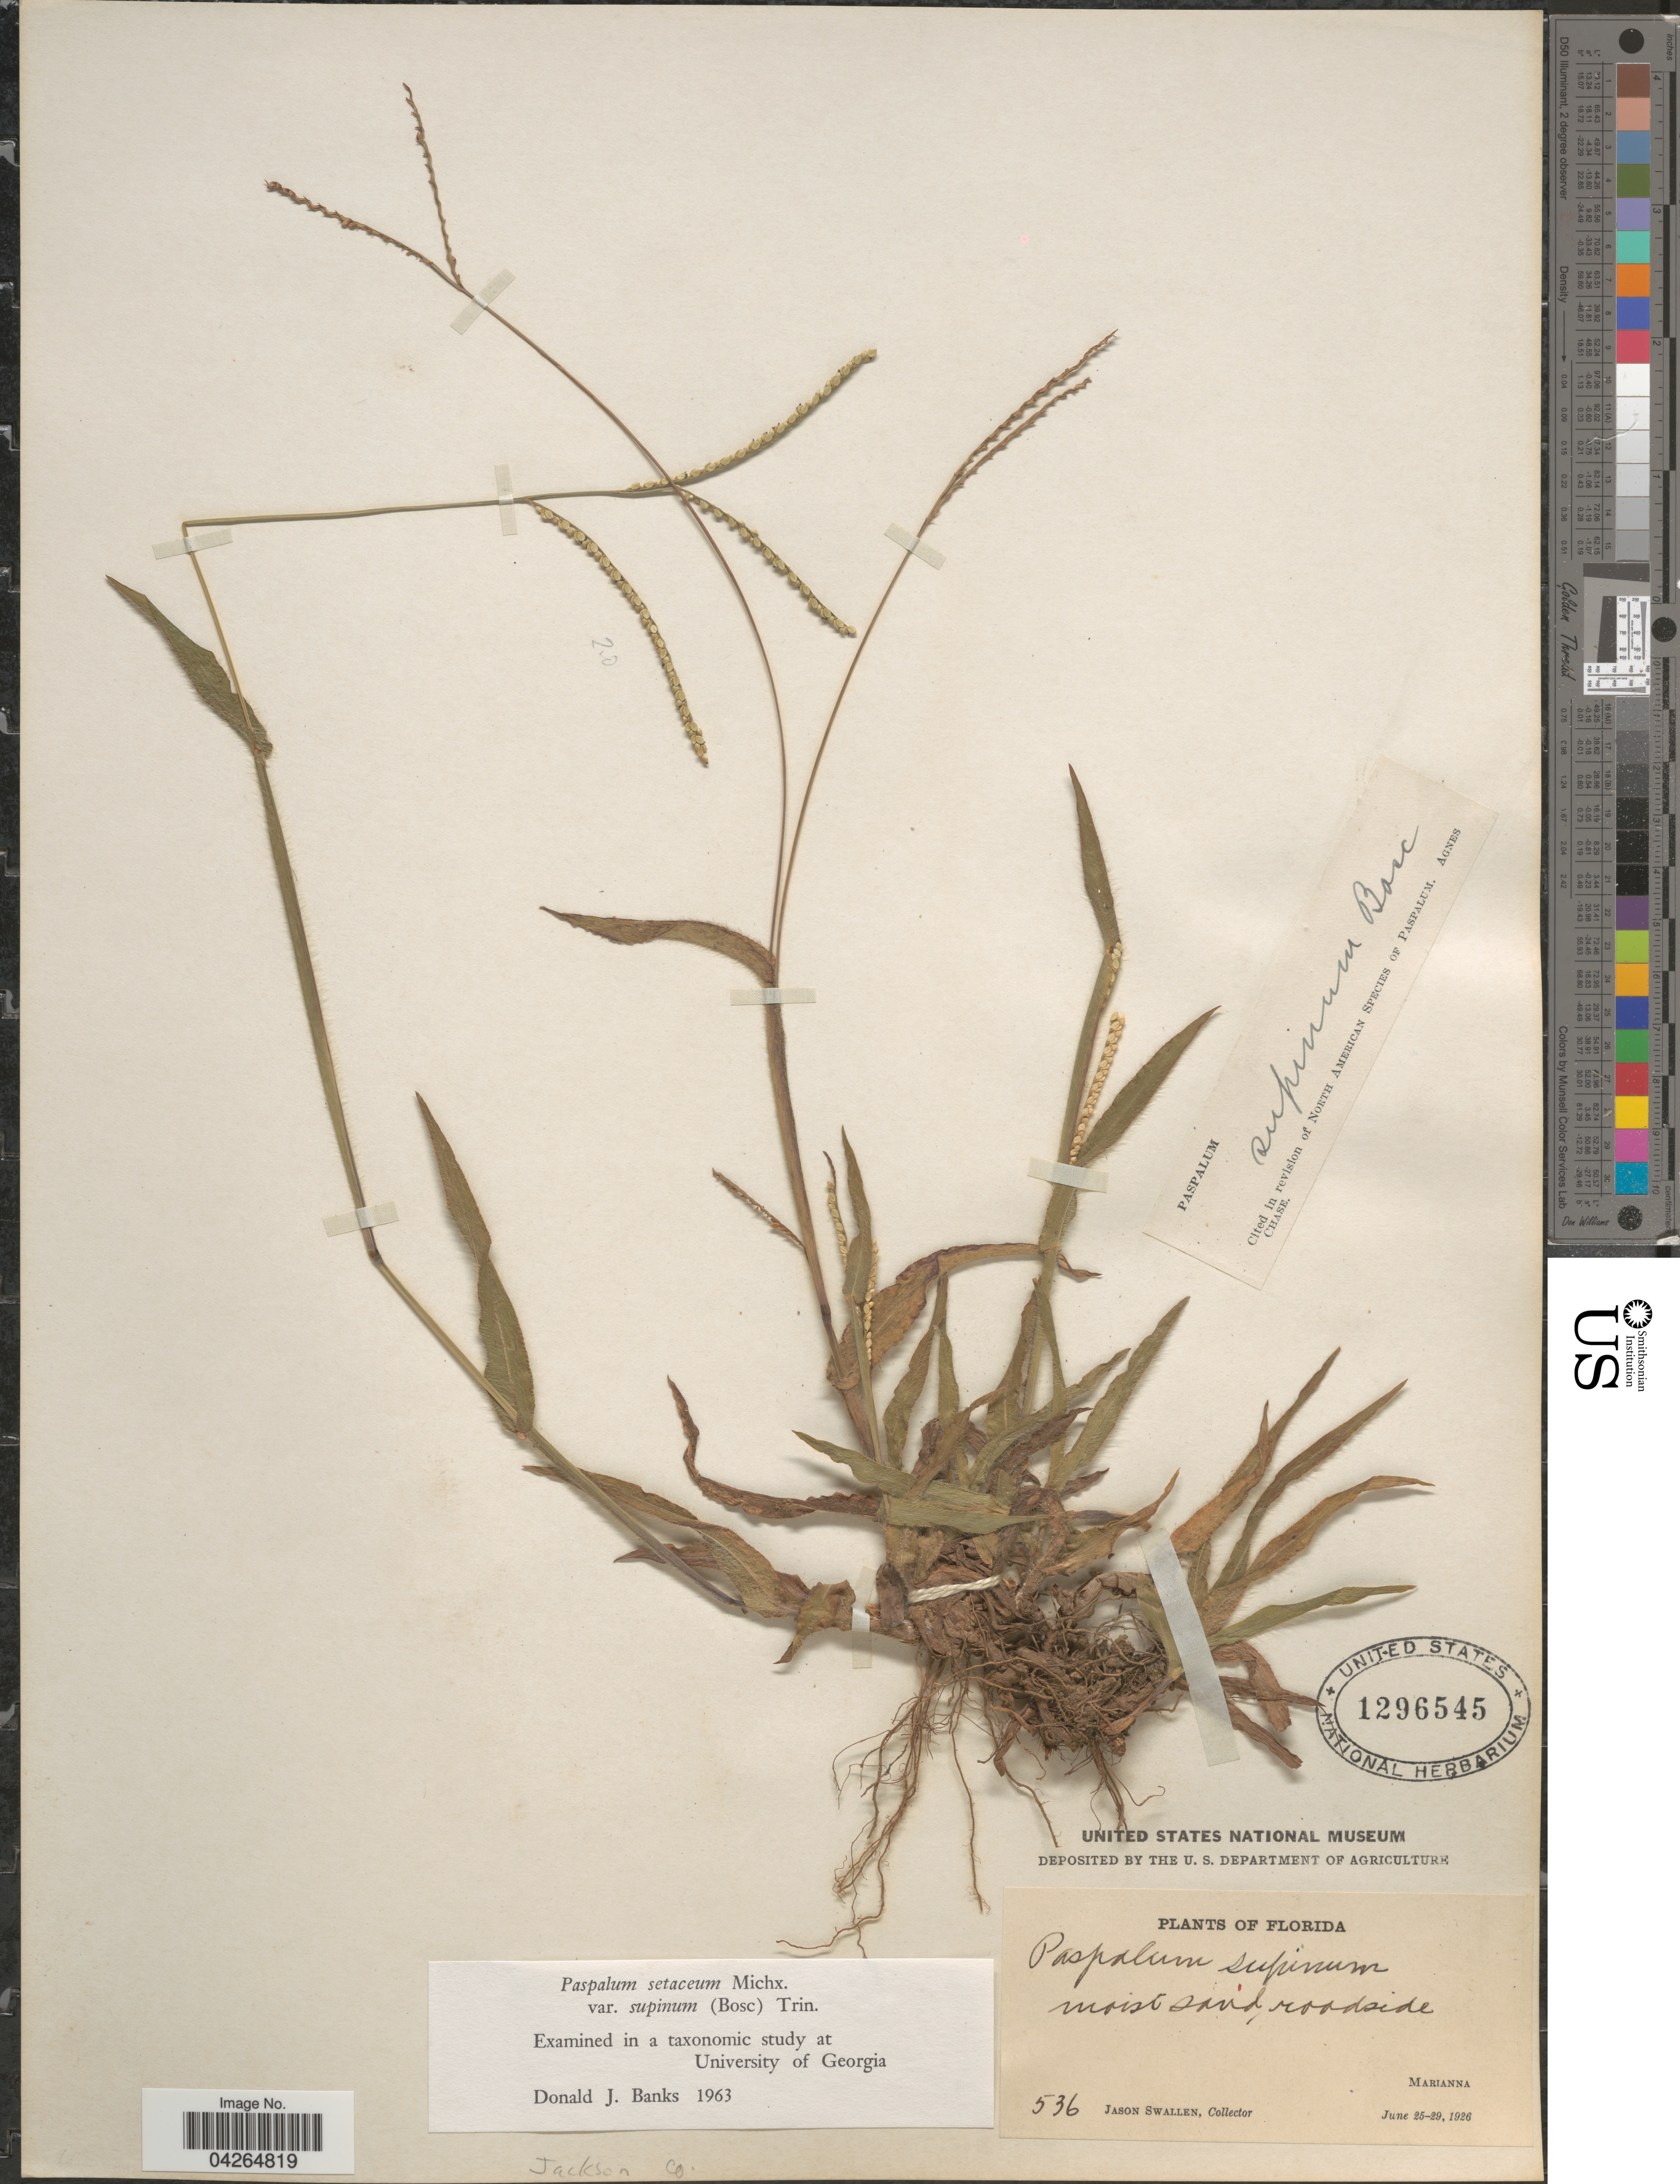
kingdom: Plantae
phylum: Tracheophyta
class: Liliopsida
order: Poales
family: Poaceae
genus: Paspalum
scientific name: Paspalum setaceum var. supinum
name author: (Bosc ex Poir.) Trin.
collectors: J. R. Swallen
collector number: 536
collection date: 1926-06-25/1926-06-29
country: United States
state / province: Florida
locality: Marianne. Jackson Co.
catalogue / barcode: US 1296545